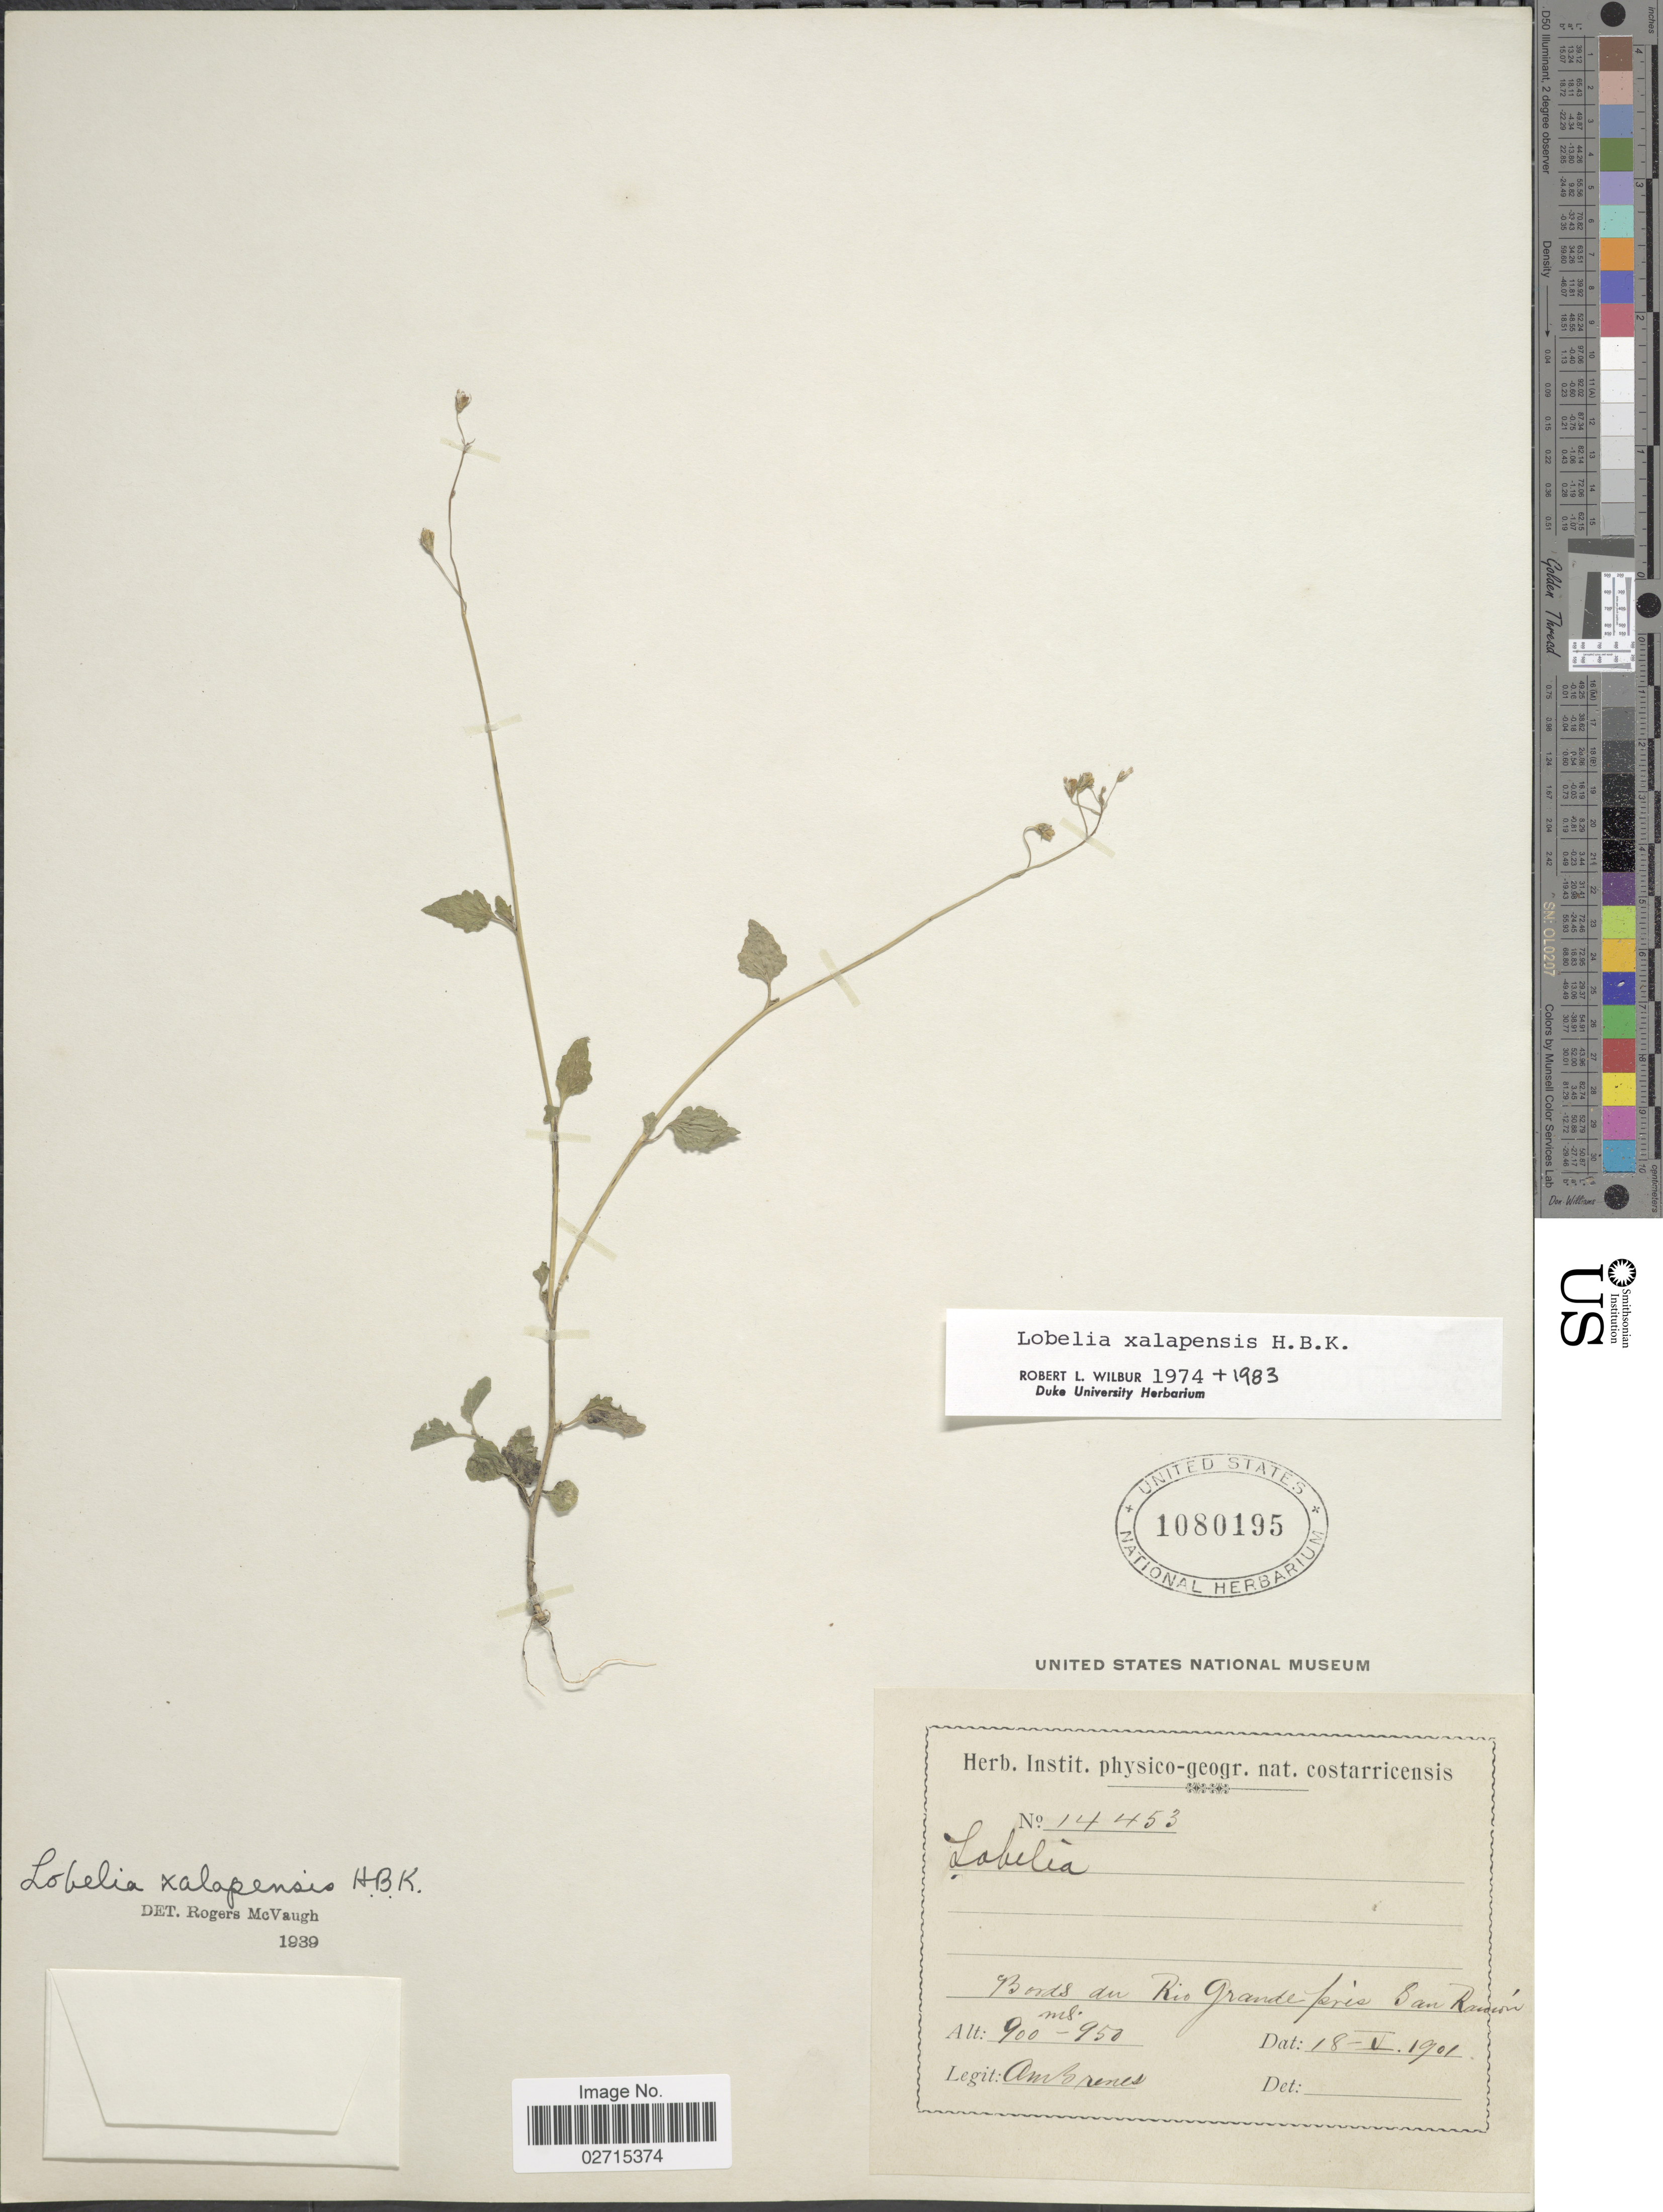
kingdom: Plantae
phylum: Tracheophyta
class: Magnoliopsida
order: Asterales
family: Campanulaceae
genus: Lobelia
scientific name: Lobelia xalapensis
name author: Kunth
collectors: A. Brenes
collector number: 14453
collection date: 1901-05-18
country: Costa Rica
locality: Bords du Rio Grande prés San Ramón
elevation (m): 900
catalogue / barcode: US 1080195